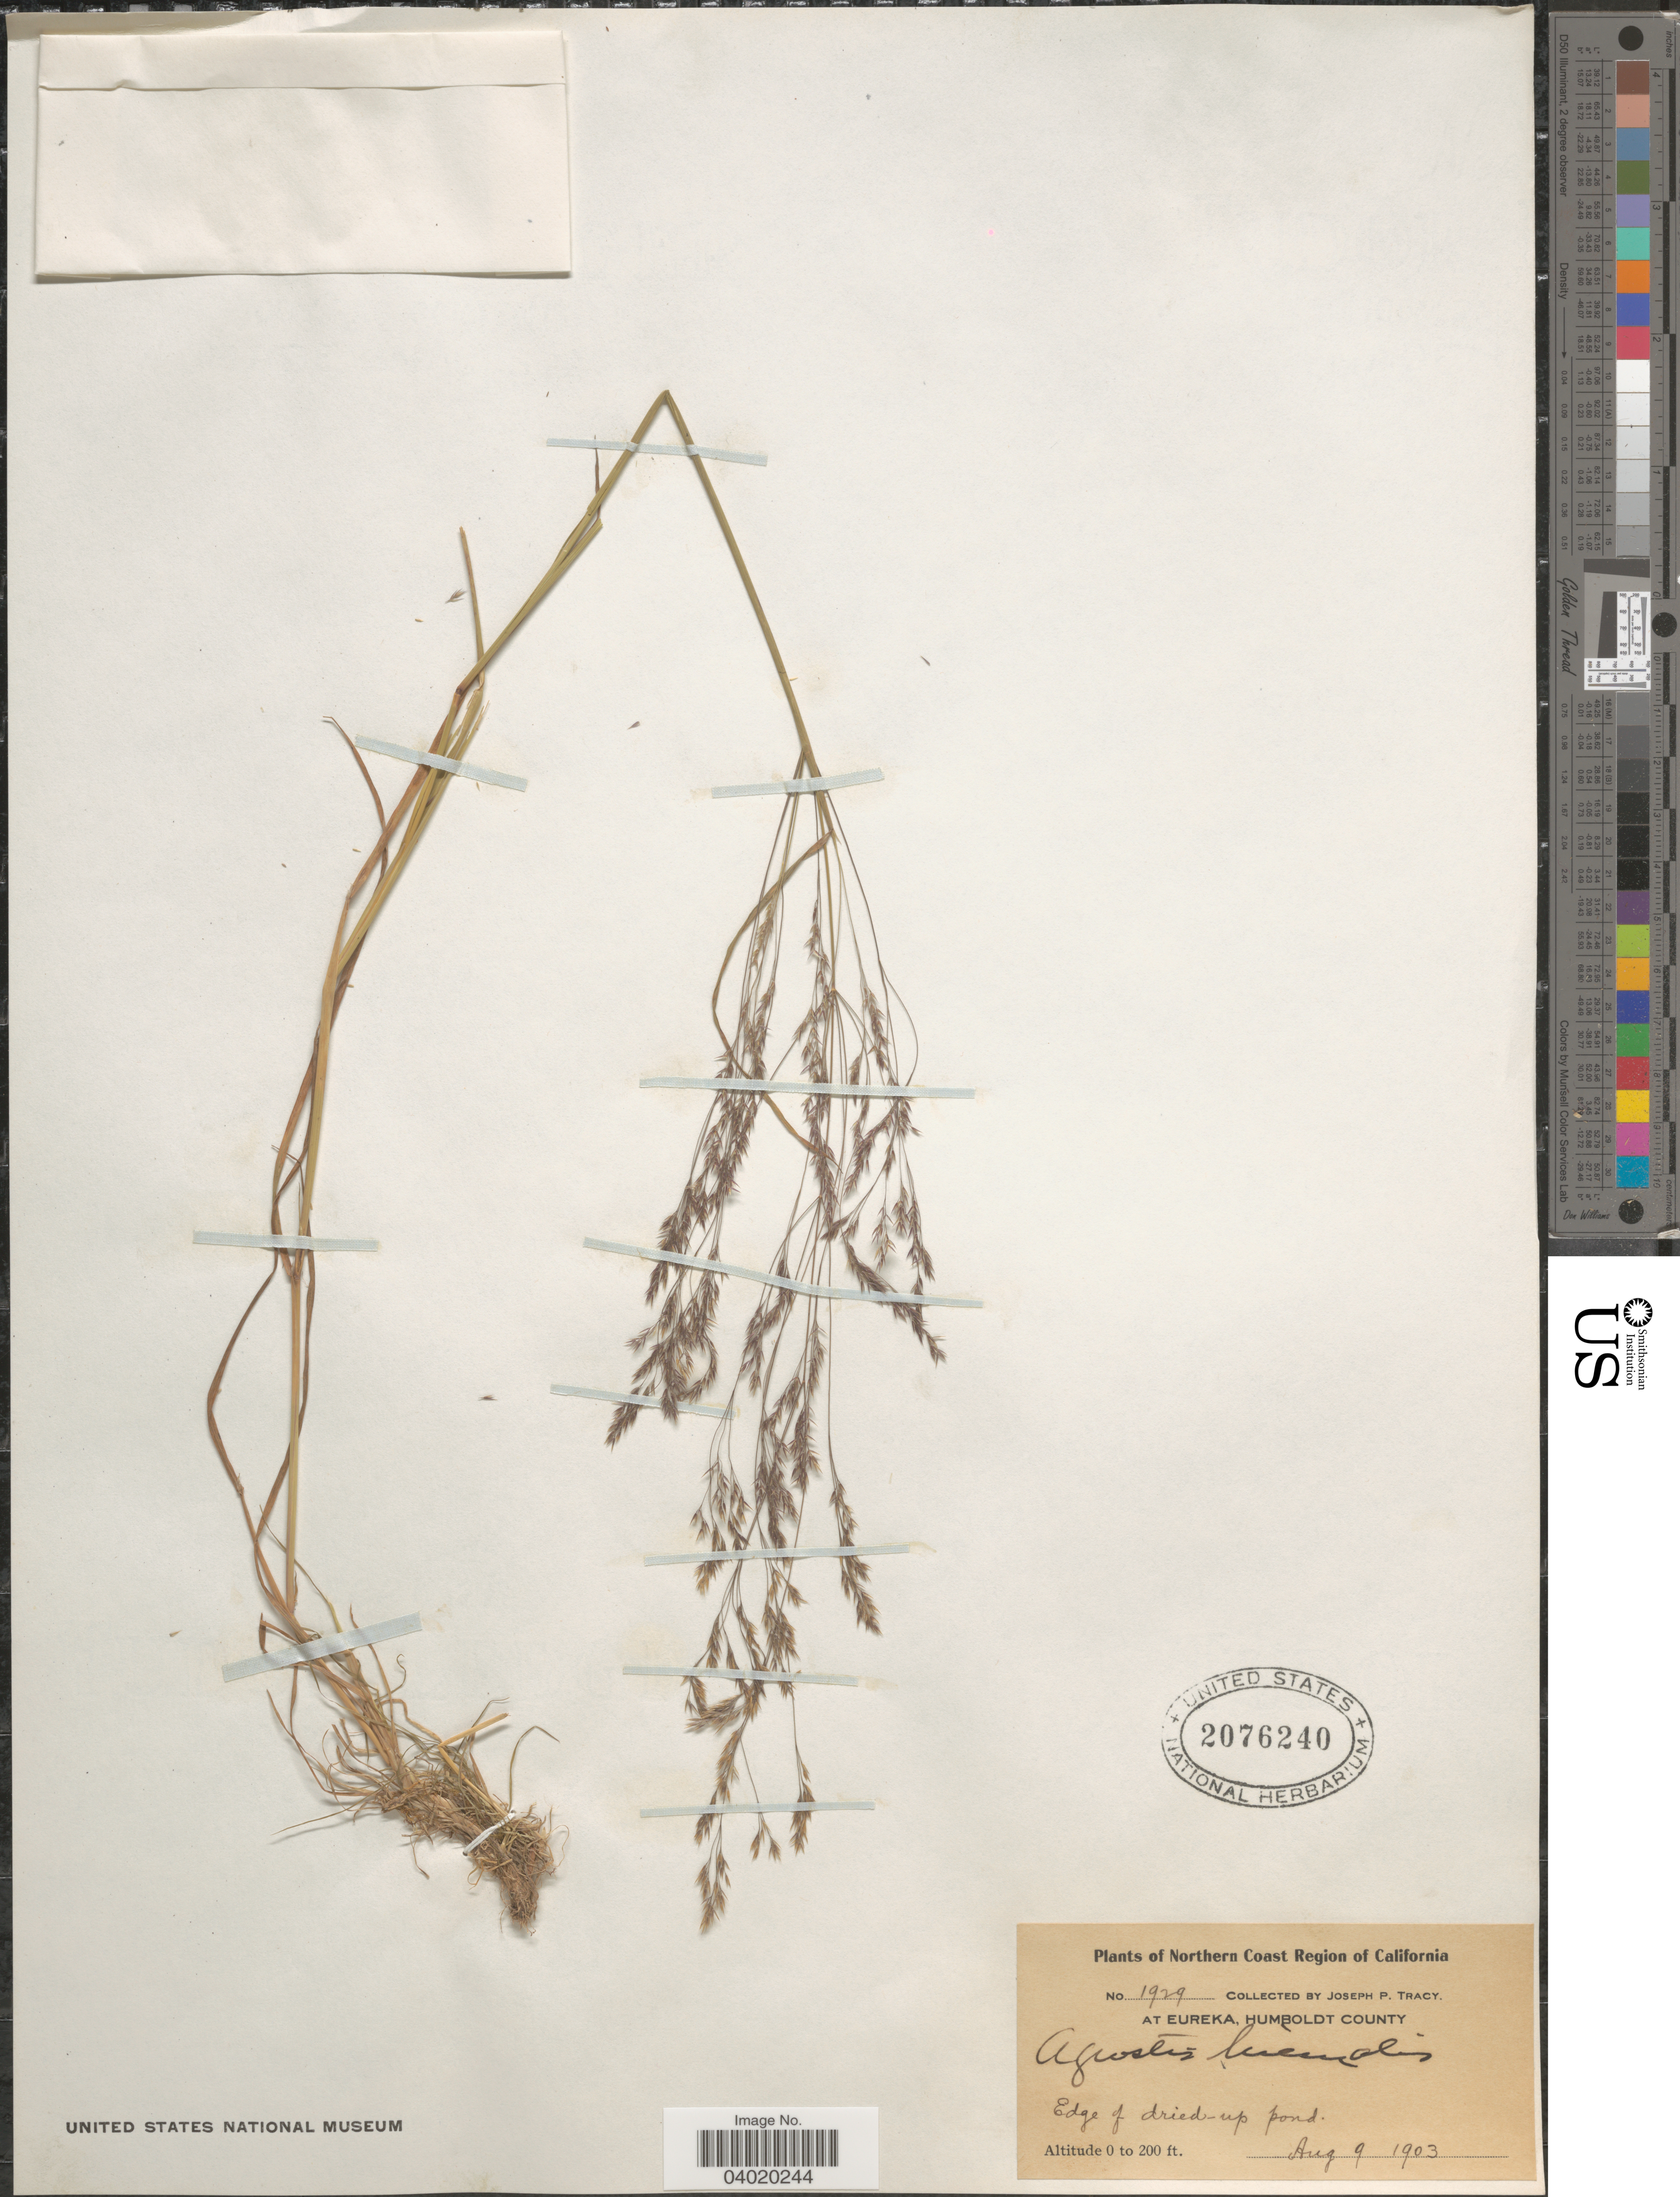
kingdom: Plantae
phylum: Tracheophyta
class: Liliopsida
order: Poales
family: Poaceae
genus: Agrostis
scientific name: Agrostis hyemalis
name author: (Walter) Britton et al.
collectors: J. Tracy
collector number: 1929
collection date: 1903-08-09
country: United States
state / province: California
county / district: Humboldt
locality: Northern Coast Region of California. At Eureka, Humboldt County.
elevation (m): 0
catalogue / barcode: US 2076240